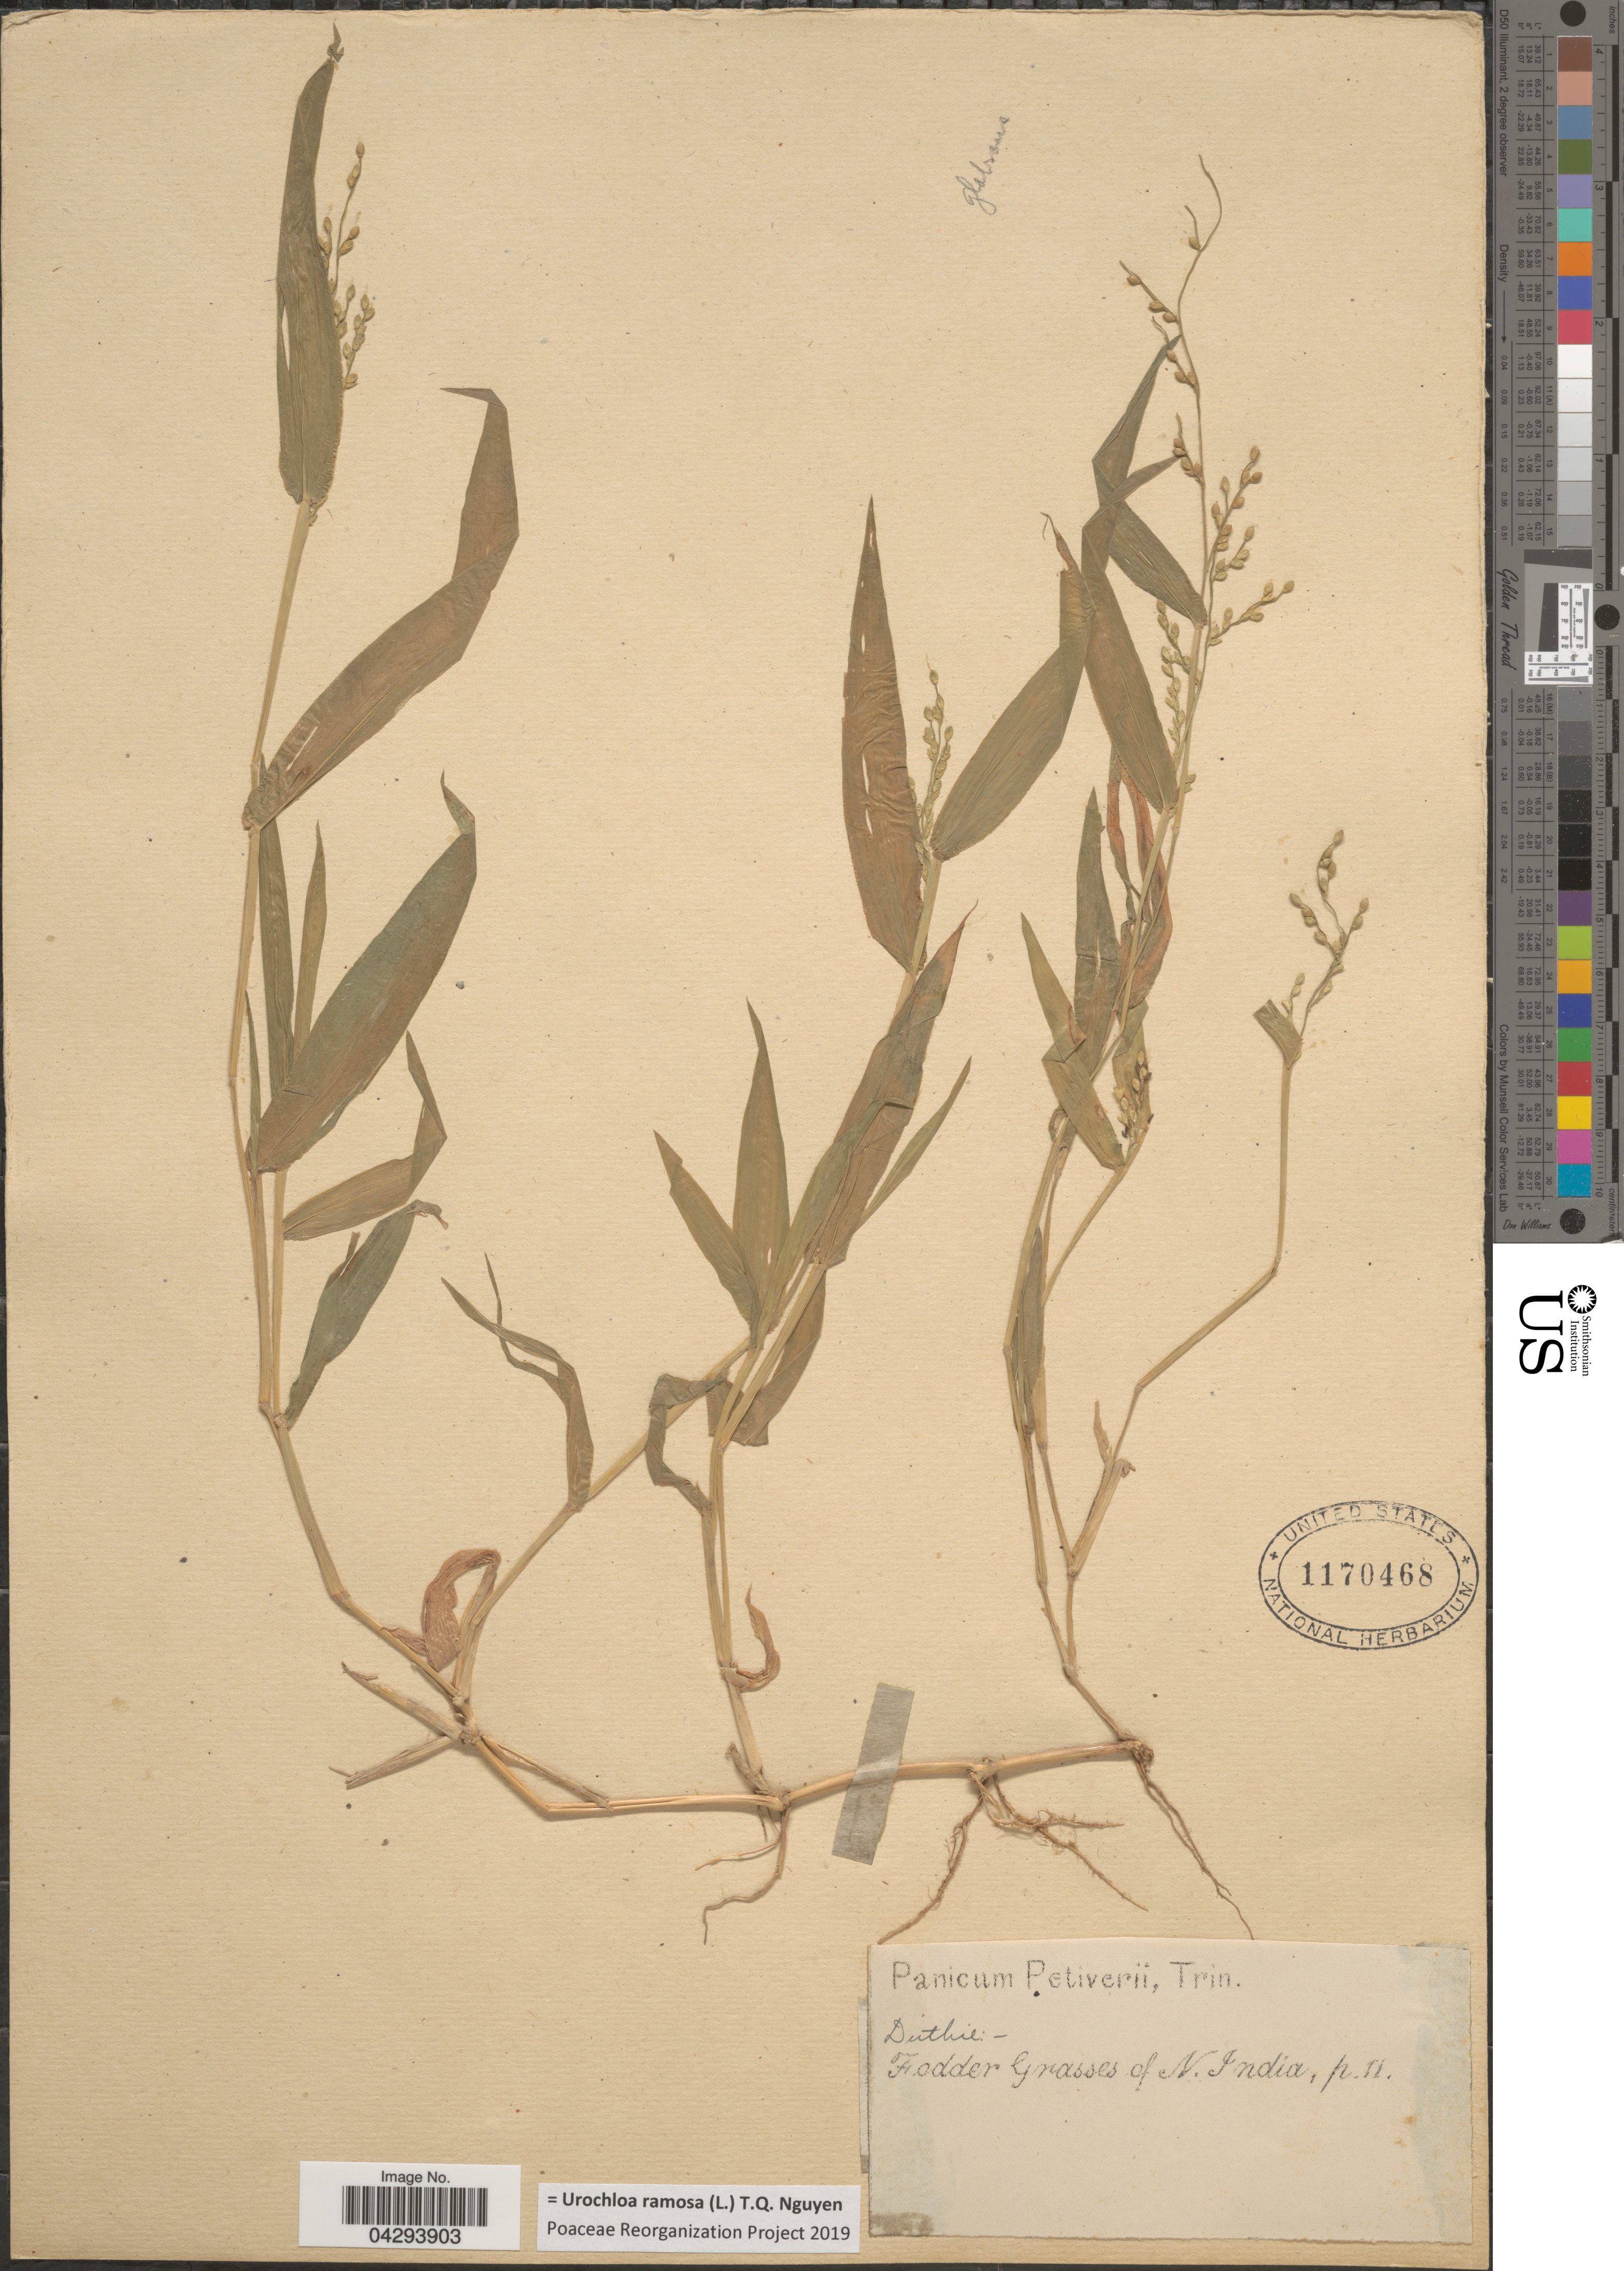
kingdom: Plantae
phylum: Tracheophyta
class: Liliopsida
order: Poales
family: Poaceae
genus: Urochloa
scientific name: Urochloa ramosa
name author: T.Q. Nguyen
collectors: Duthie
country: India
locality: Fodder Grasses of N. India, p.n.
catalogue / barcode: US 1170468